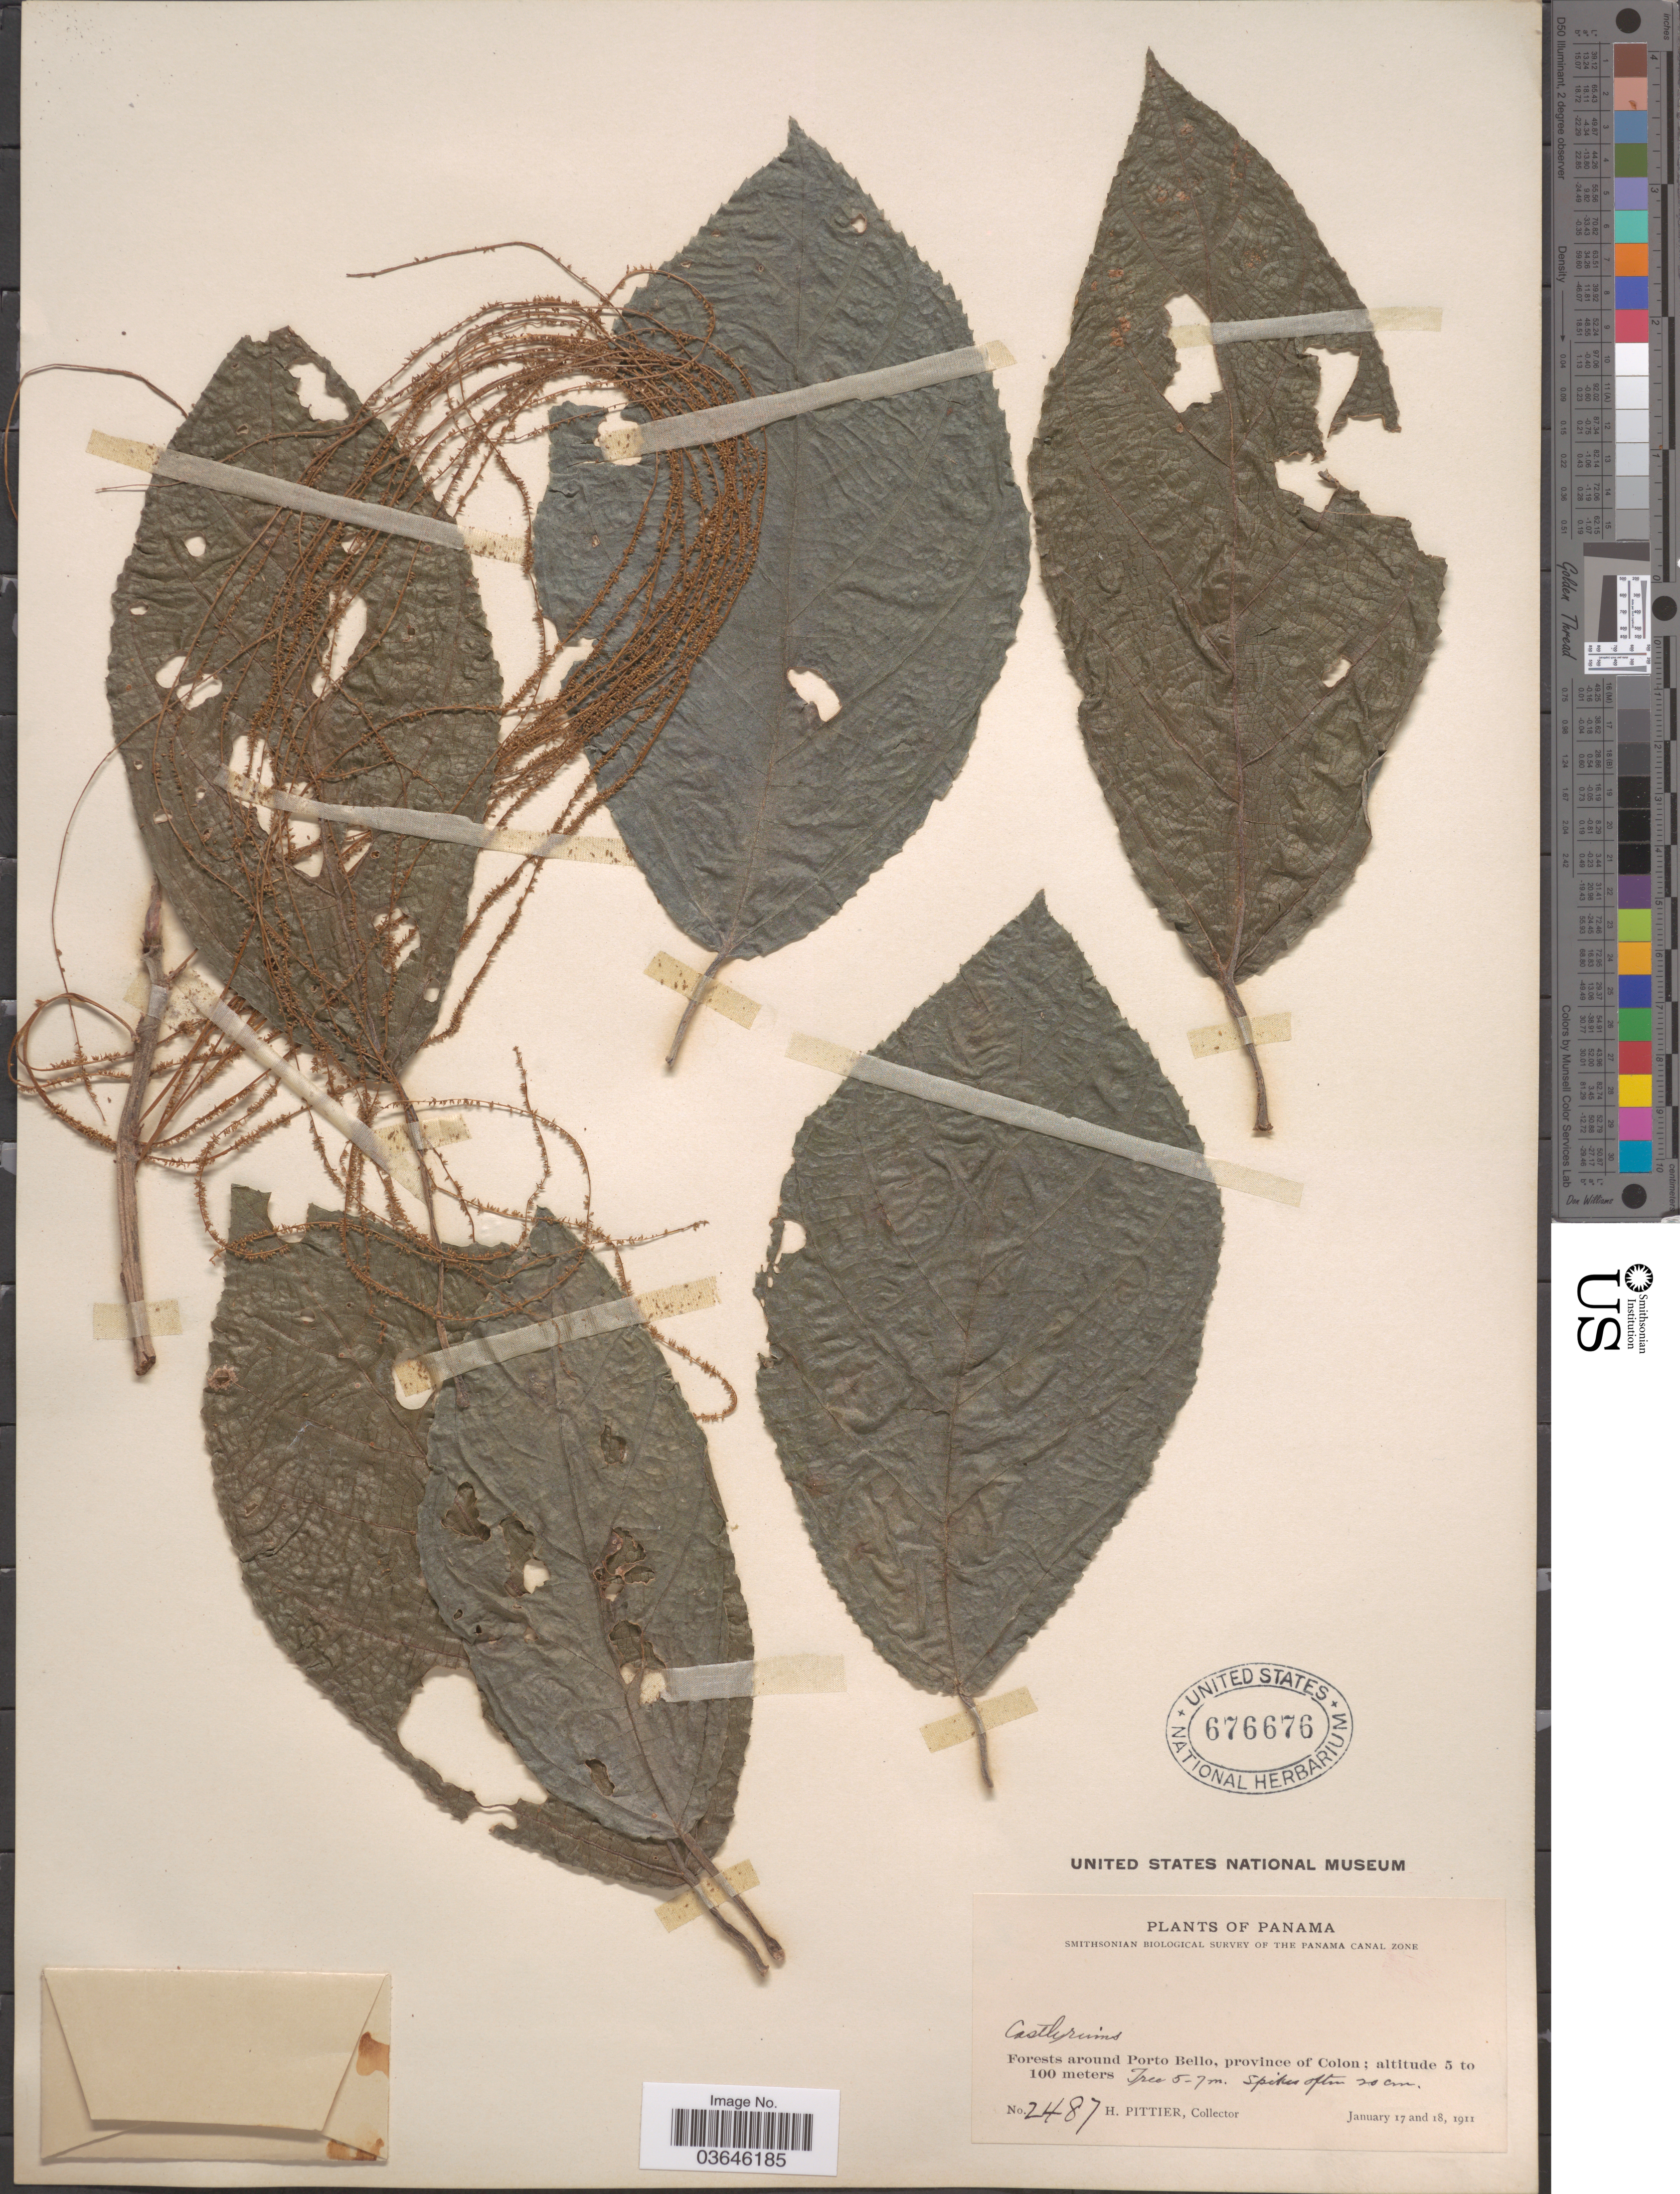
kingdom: Plantae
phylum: Tracheophyta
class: Magnoliopsida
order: Rosales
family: Urticaceae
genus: Myriocarpa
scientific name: Myriocarpa yzabalensis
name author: (Donn. Sm.) Killip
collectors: H. F. Pittier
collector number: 2487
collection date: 1911-01-17/1911-01-18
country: Panama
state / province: Colón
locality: Forests around Porto bello.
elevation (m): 5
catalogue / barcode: US 676676